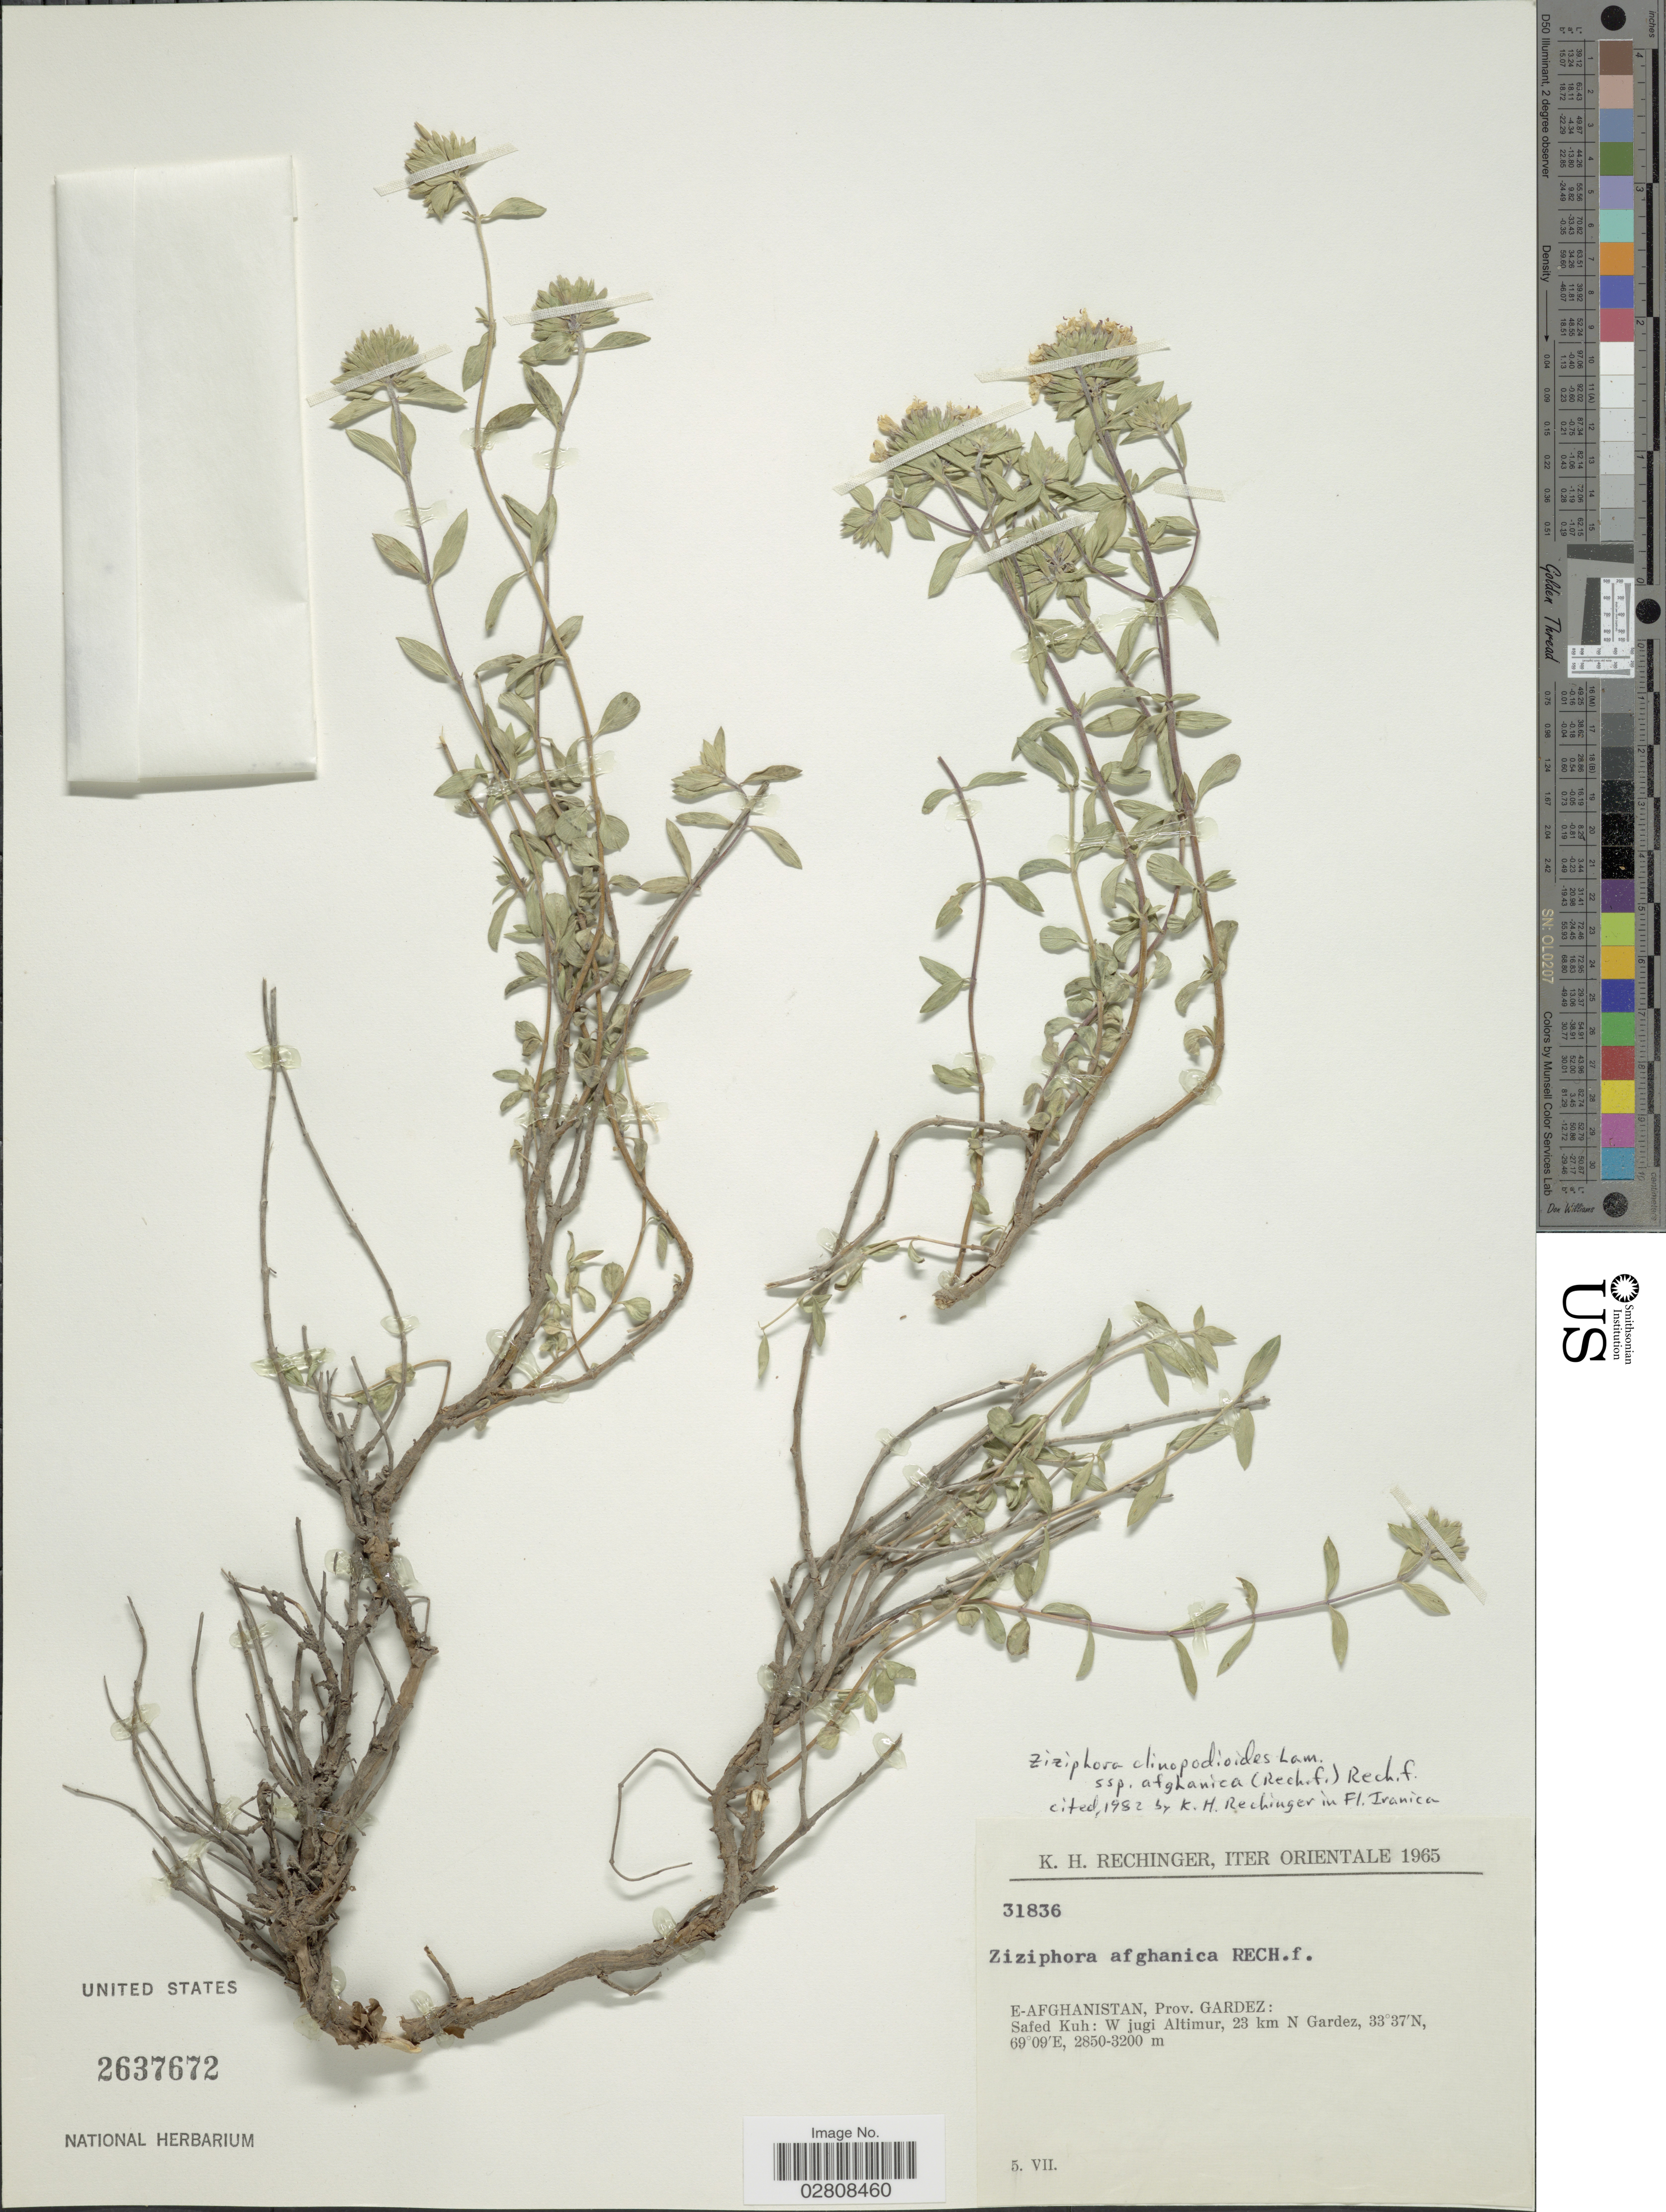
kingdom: Plantae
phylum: Tracheophyta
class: Magnoliopsida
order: Lamiales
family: Lamiaceae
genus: Ziziphora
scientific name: Ziziphora clinopodioides subsp. afghanica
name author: Lam.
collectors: K. H. Rechinger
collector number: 31836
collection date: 1965-07-05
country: Afghanistan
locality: Orientale. E-Afghanistan, Prov. Gardez: Safed Kuh: W jugi Altimur, 23 km N Gardez.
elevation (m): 2850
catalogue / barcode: US 2637672